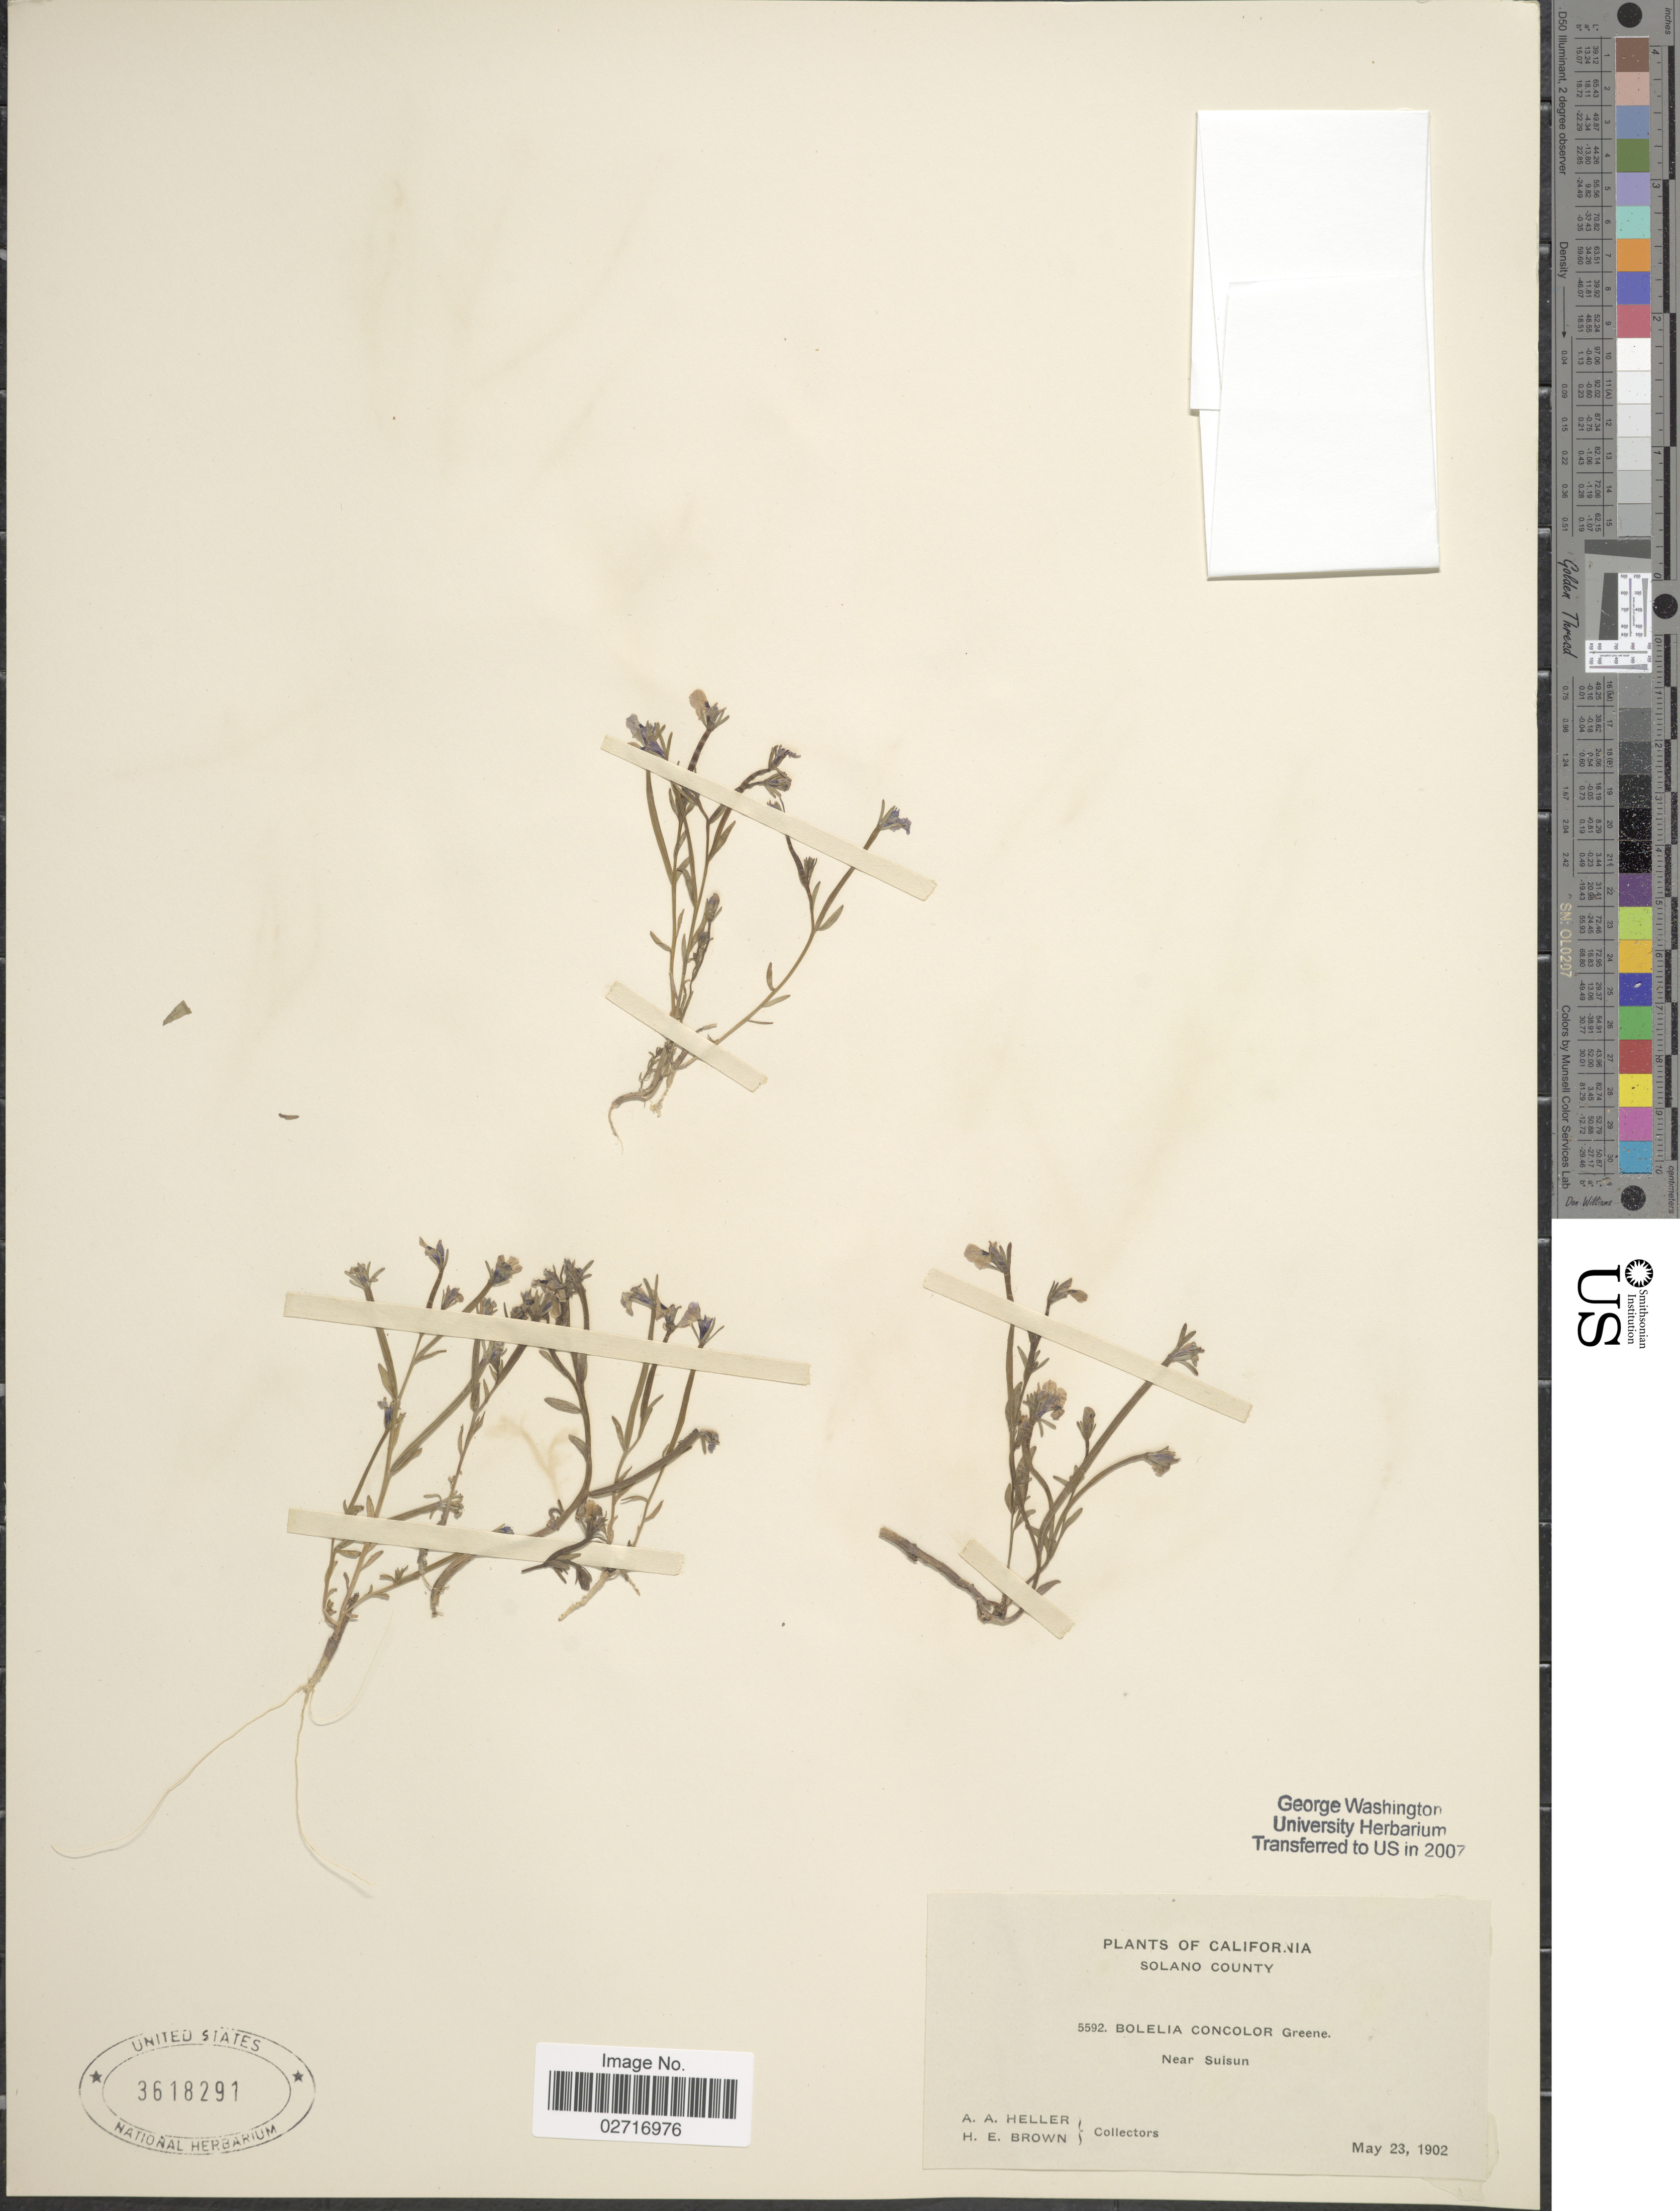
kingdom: Plantae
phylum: Tracheophyta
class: Magnoliopsida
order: Asterales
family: Campanulaceae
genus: Downingia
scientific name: Downingia concolor var. concolor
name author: Greene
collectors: A. A. Heller & H. E. Brown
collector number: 5592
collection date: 1902-05-23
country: United States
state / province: California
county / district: Solano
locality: Solano County, Near Suisun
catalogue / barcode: US 3618291